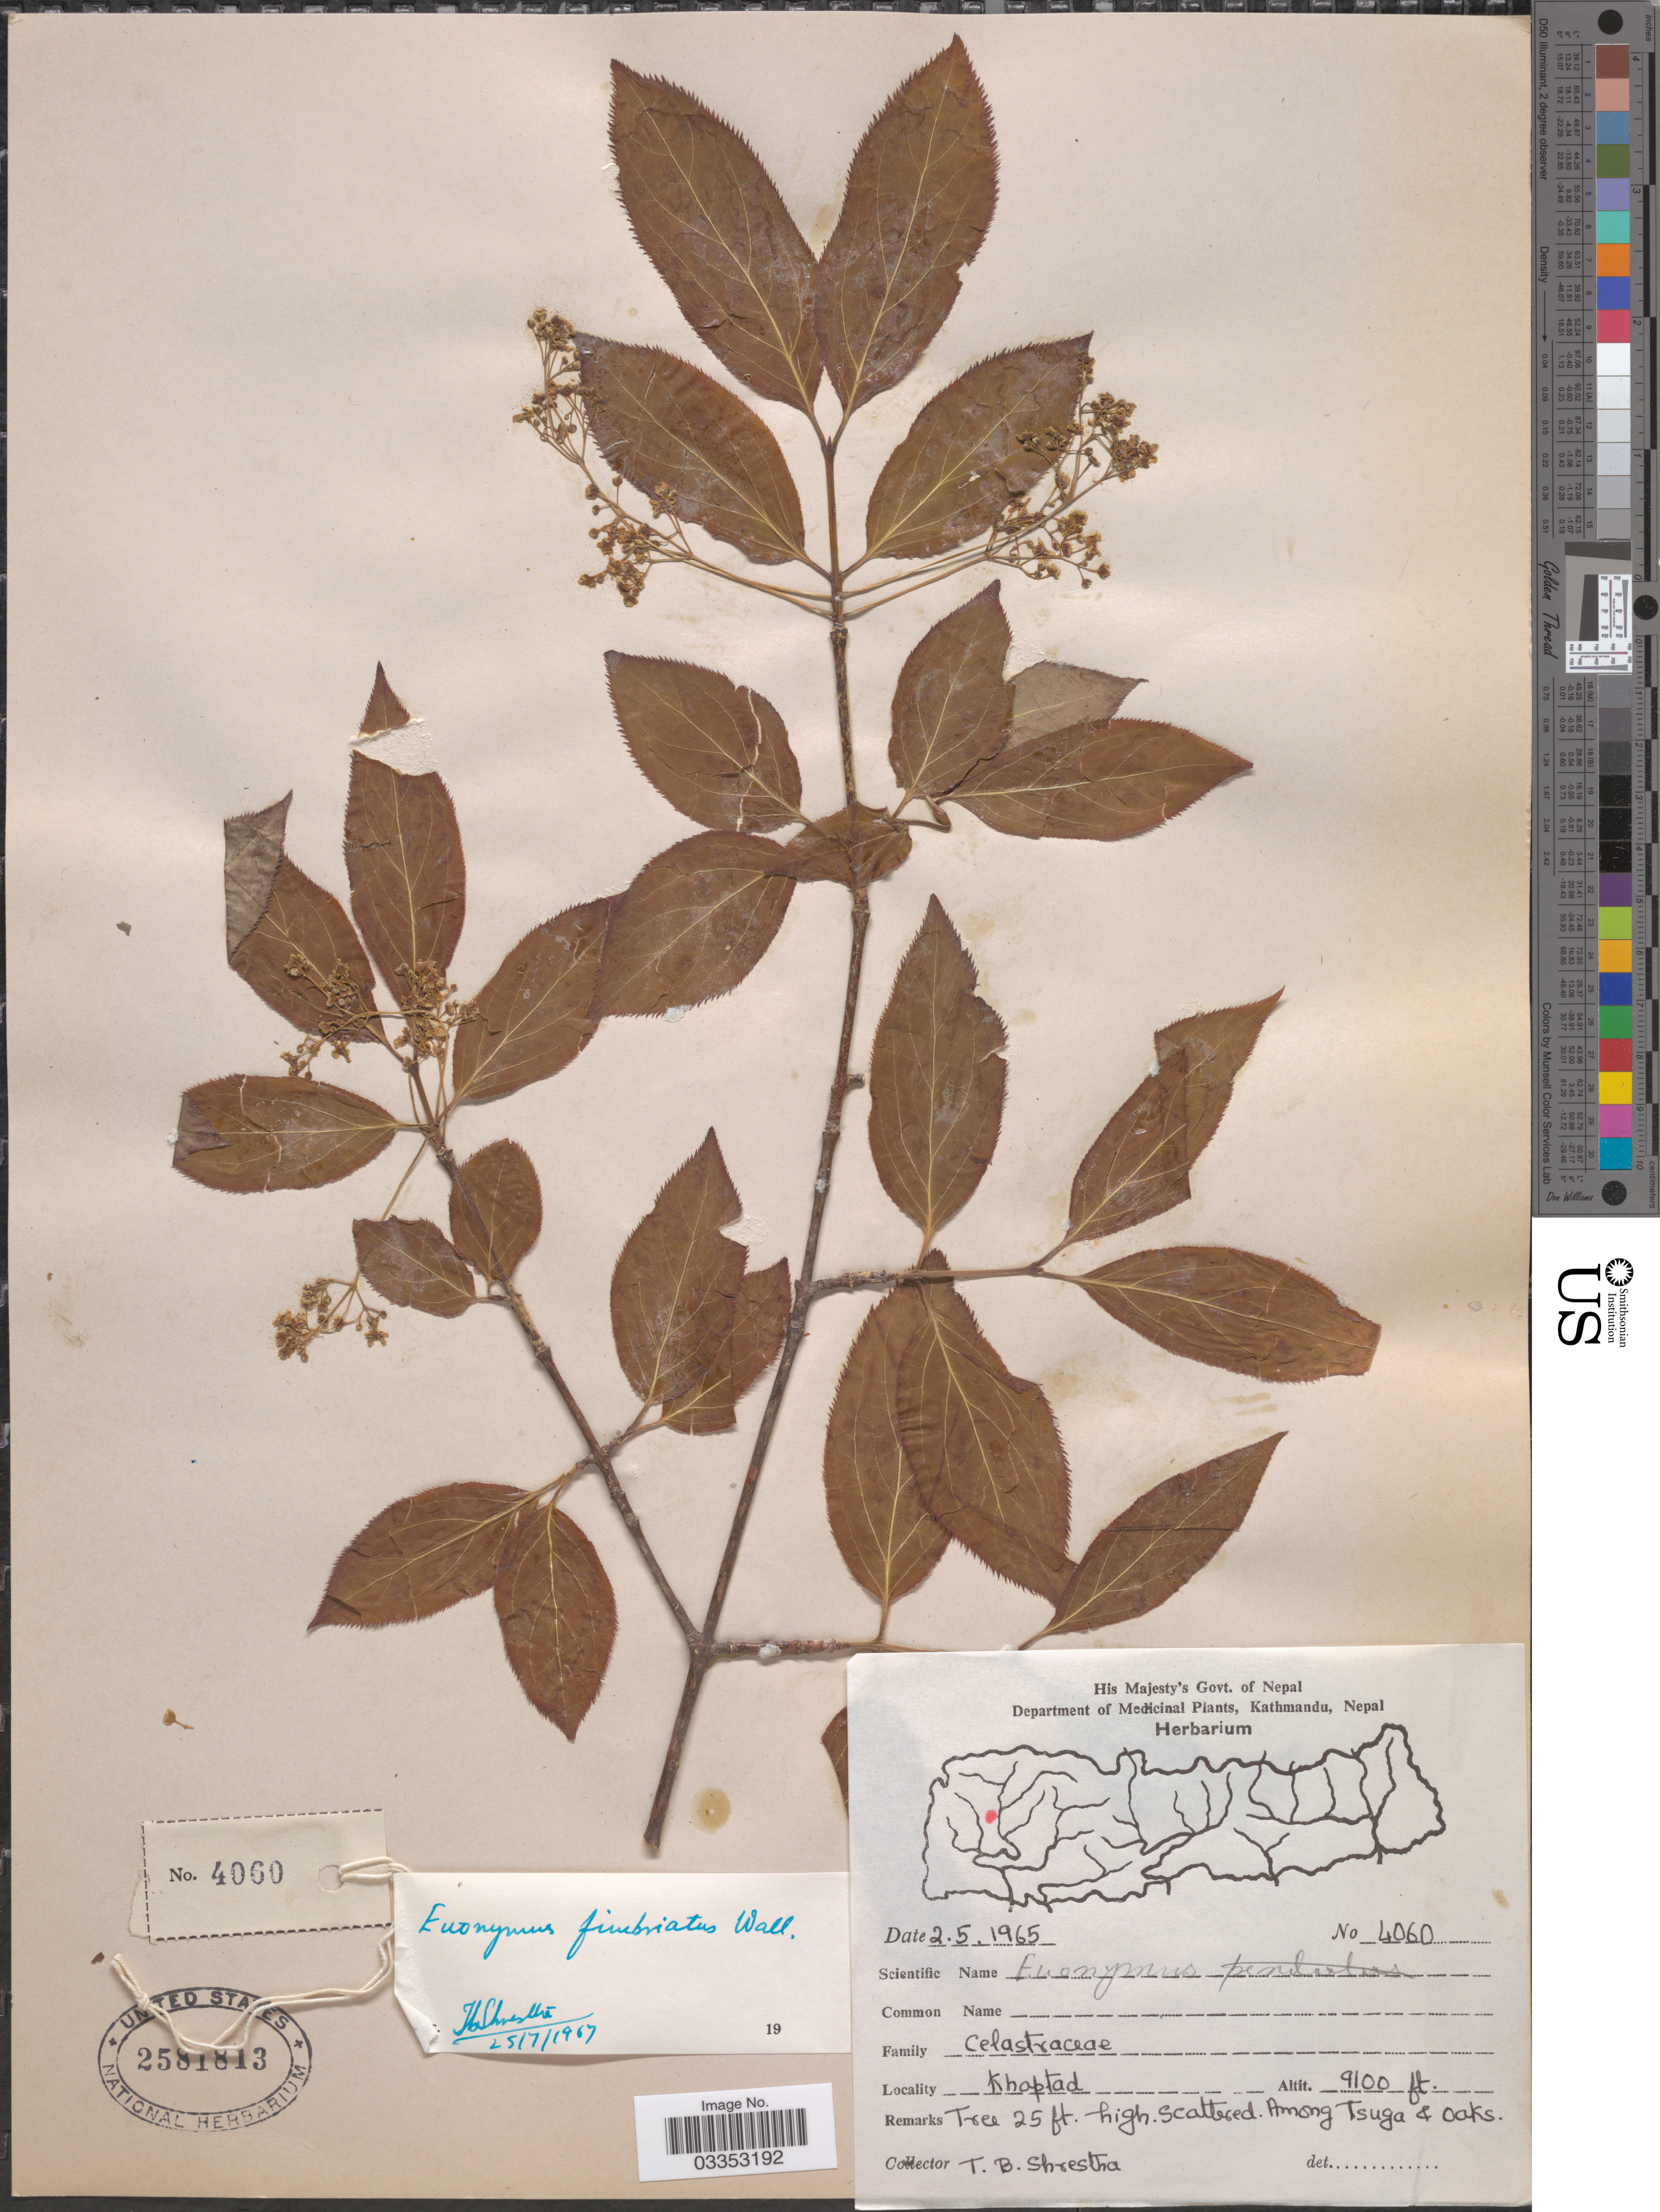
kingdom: Plantae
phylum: Tracheophyta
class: Magnoliopsida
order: Celastrales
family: Celastraceae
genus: Euonymus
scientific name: Euonymus fimbriatus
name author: Wall.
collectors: T. B. Shrestha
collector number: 4060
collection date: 1965-05-02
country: Nepal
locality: Khaptad.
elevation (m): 2774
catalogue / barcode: US 2581813